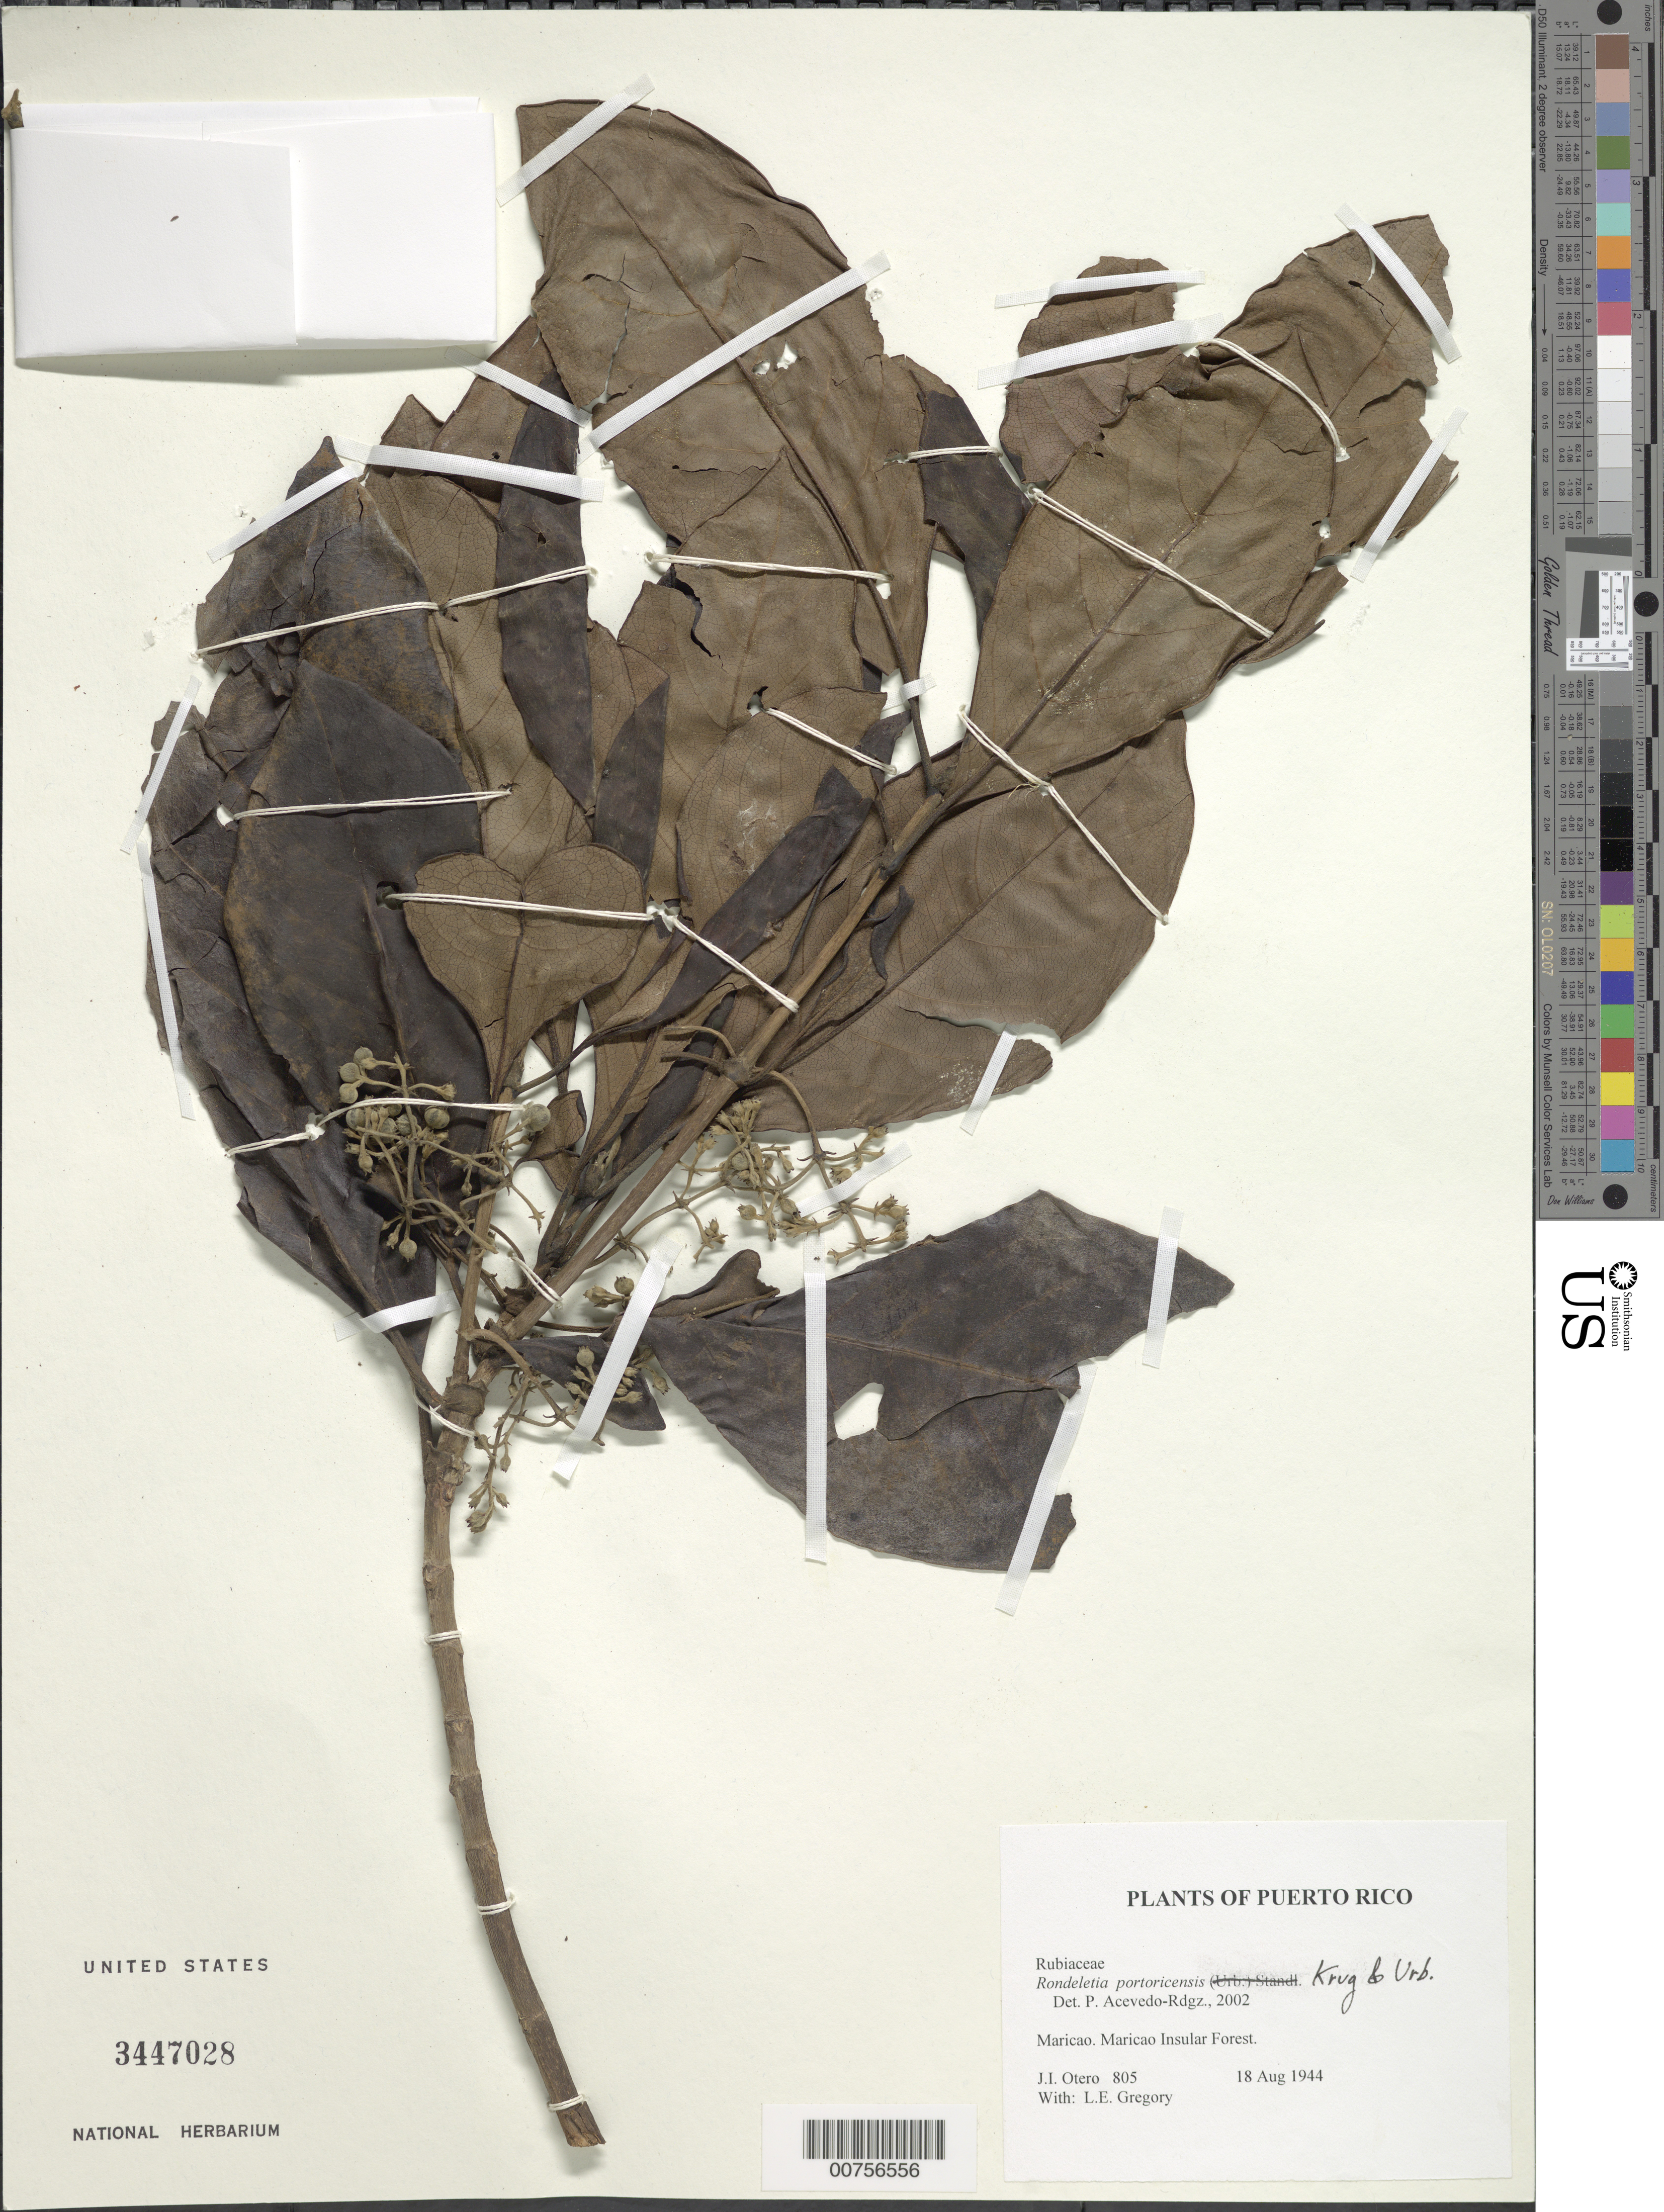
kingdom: Plantae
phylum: Tracheophyta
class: Magnoliopsida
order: Gentianales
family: Rubiaceae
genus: Rondeletia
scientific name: Rondeletia portoricensis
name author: Krug & Urb.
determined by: Acevedo-Rodríguez, P., (BOT), Smithsonian Institution - National Museum of Natural History (UNITED STATES)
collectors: J. Otero & L. E. Gregory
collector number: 805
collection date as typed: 18 Aug 1944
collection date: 1944-08-18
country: Puerto Rico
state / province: Maricao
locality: Maricao. Maricao Insular Forest.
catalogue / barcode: US 3447028